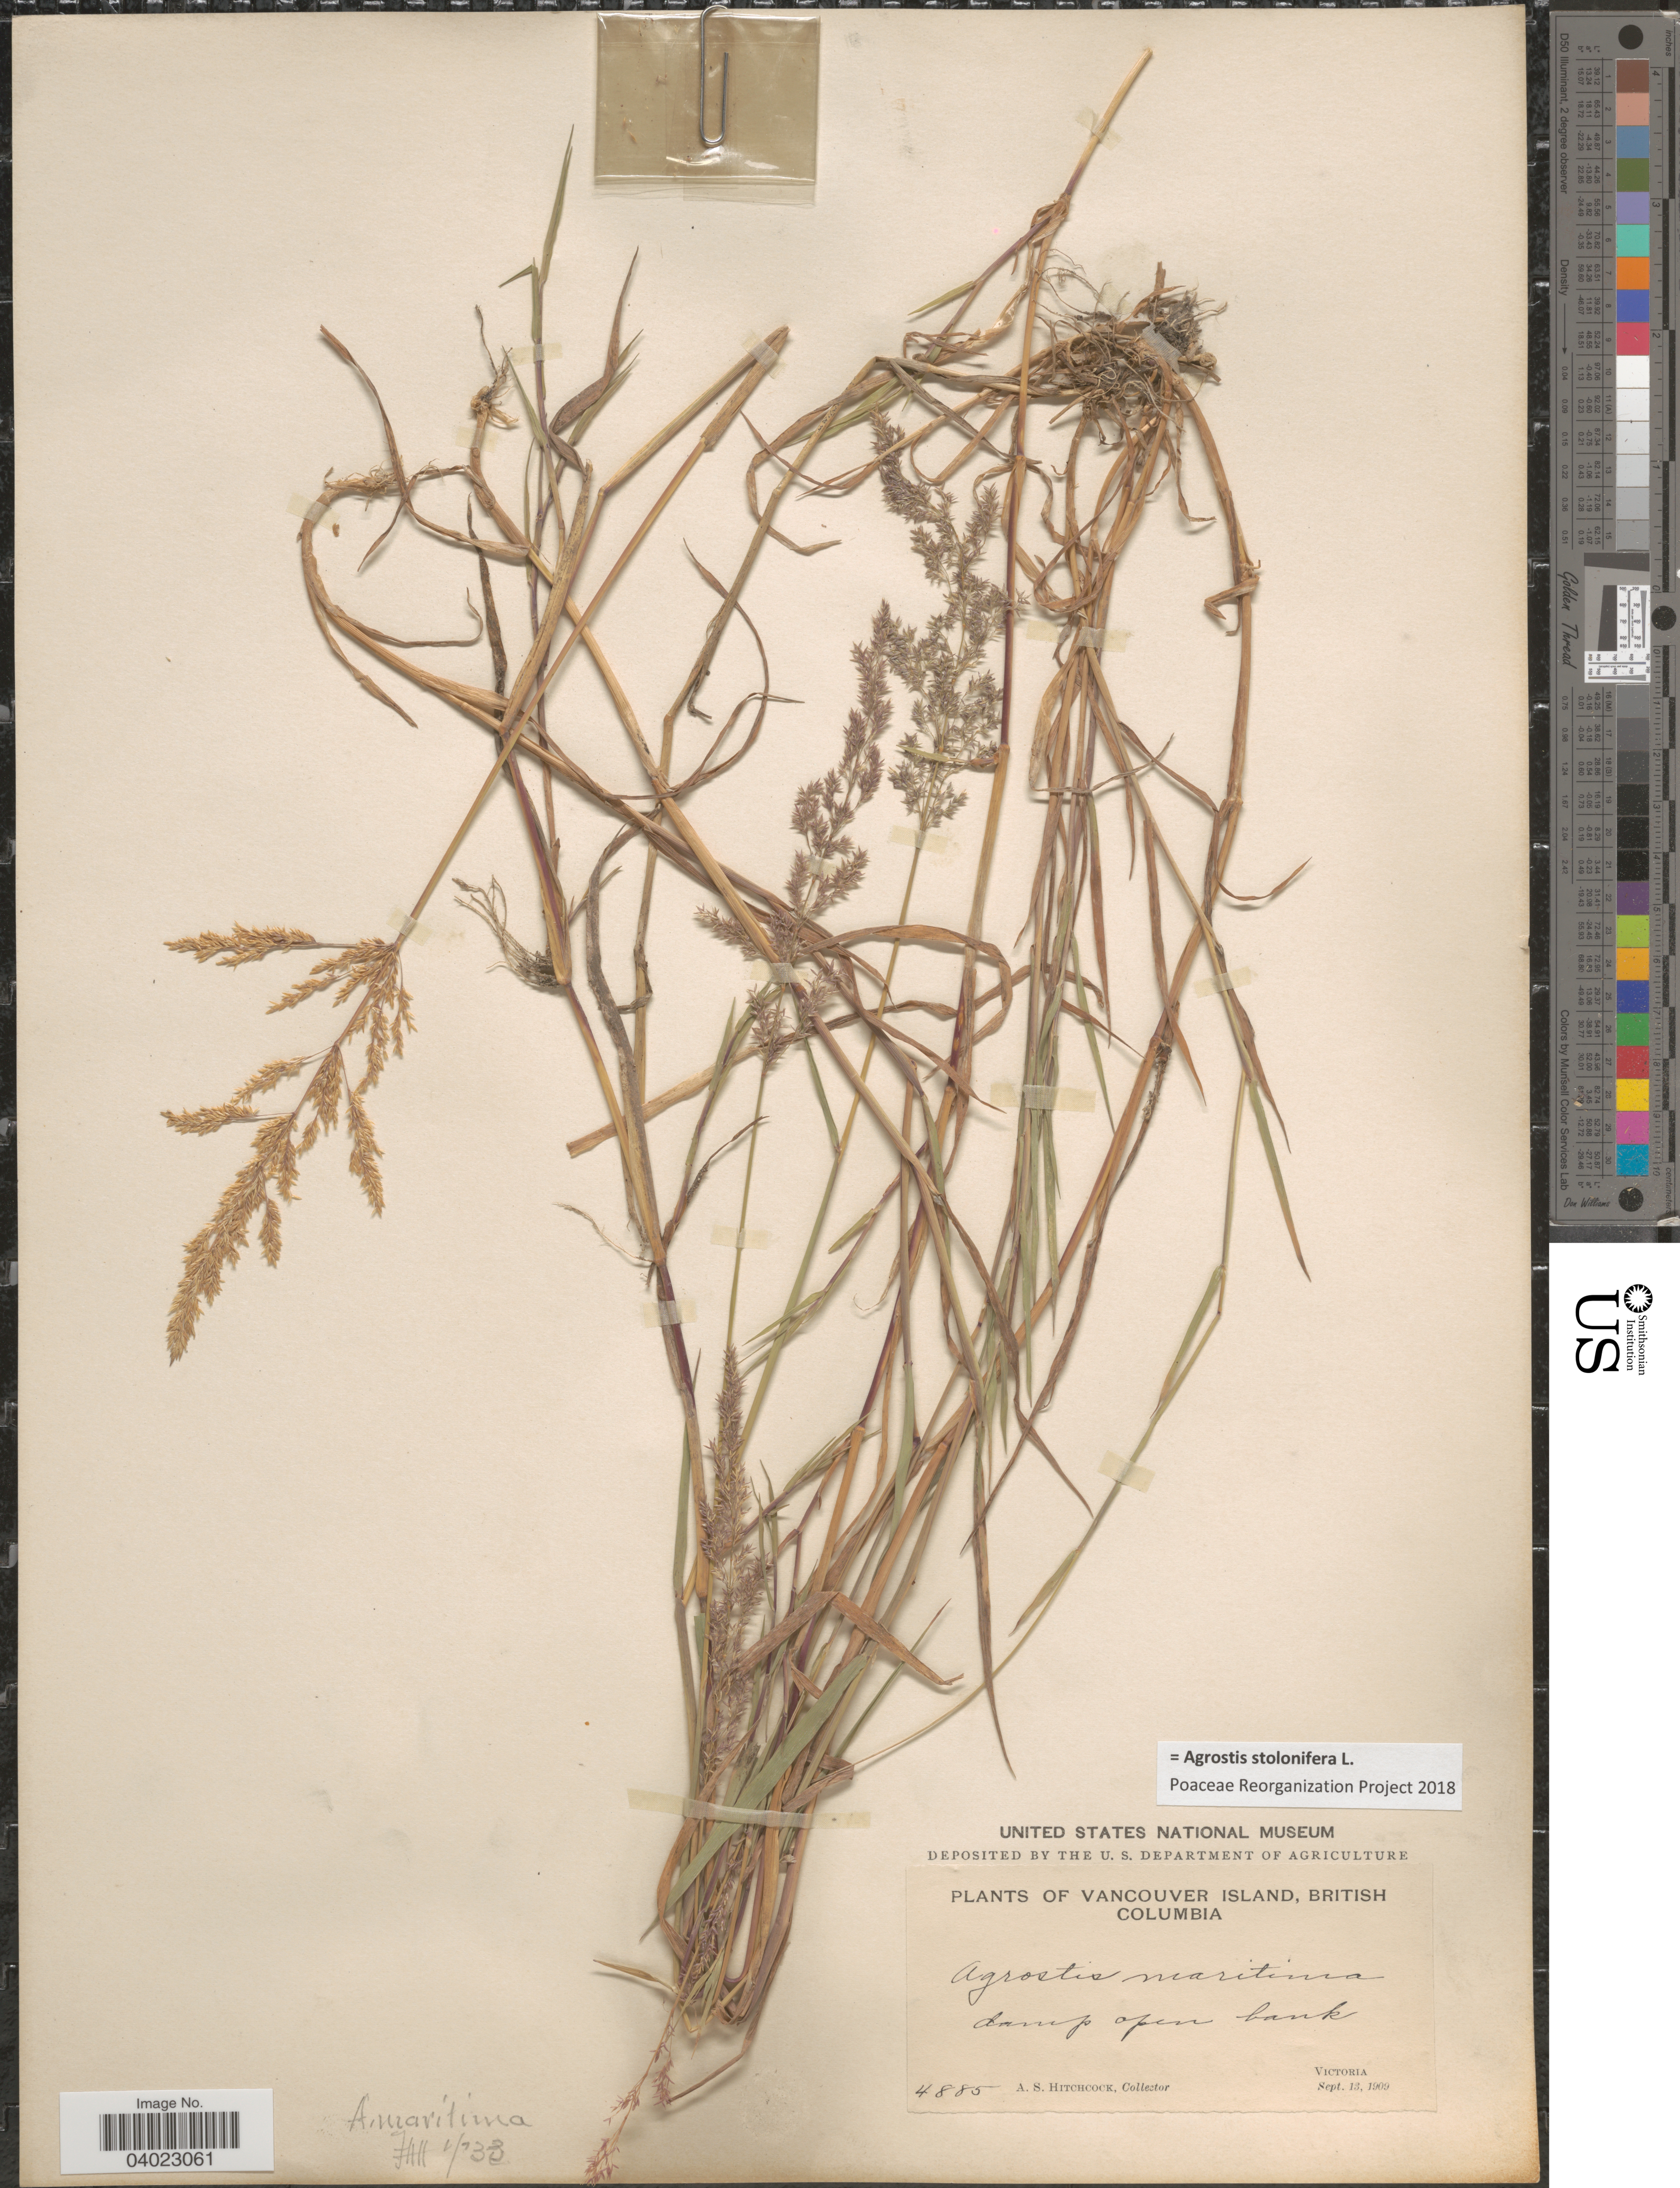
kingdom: Plantae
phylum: Tracheophyta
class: Liliopsida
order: Poales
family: Poaceae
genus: Agrostis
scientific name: Agrostis stolonifera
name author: L.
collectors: A. S. Hitchcock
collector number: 4885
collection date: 1909-09-13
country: Canada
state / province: British Columbia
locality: Vancouver Island. Damp open bank. Victoria.